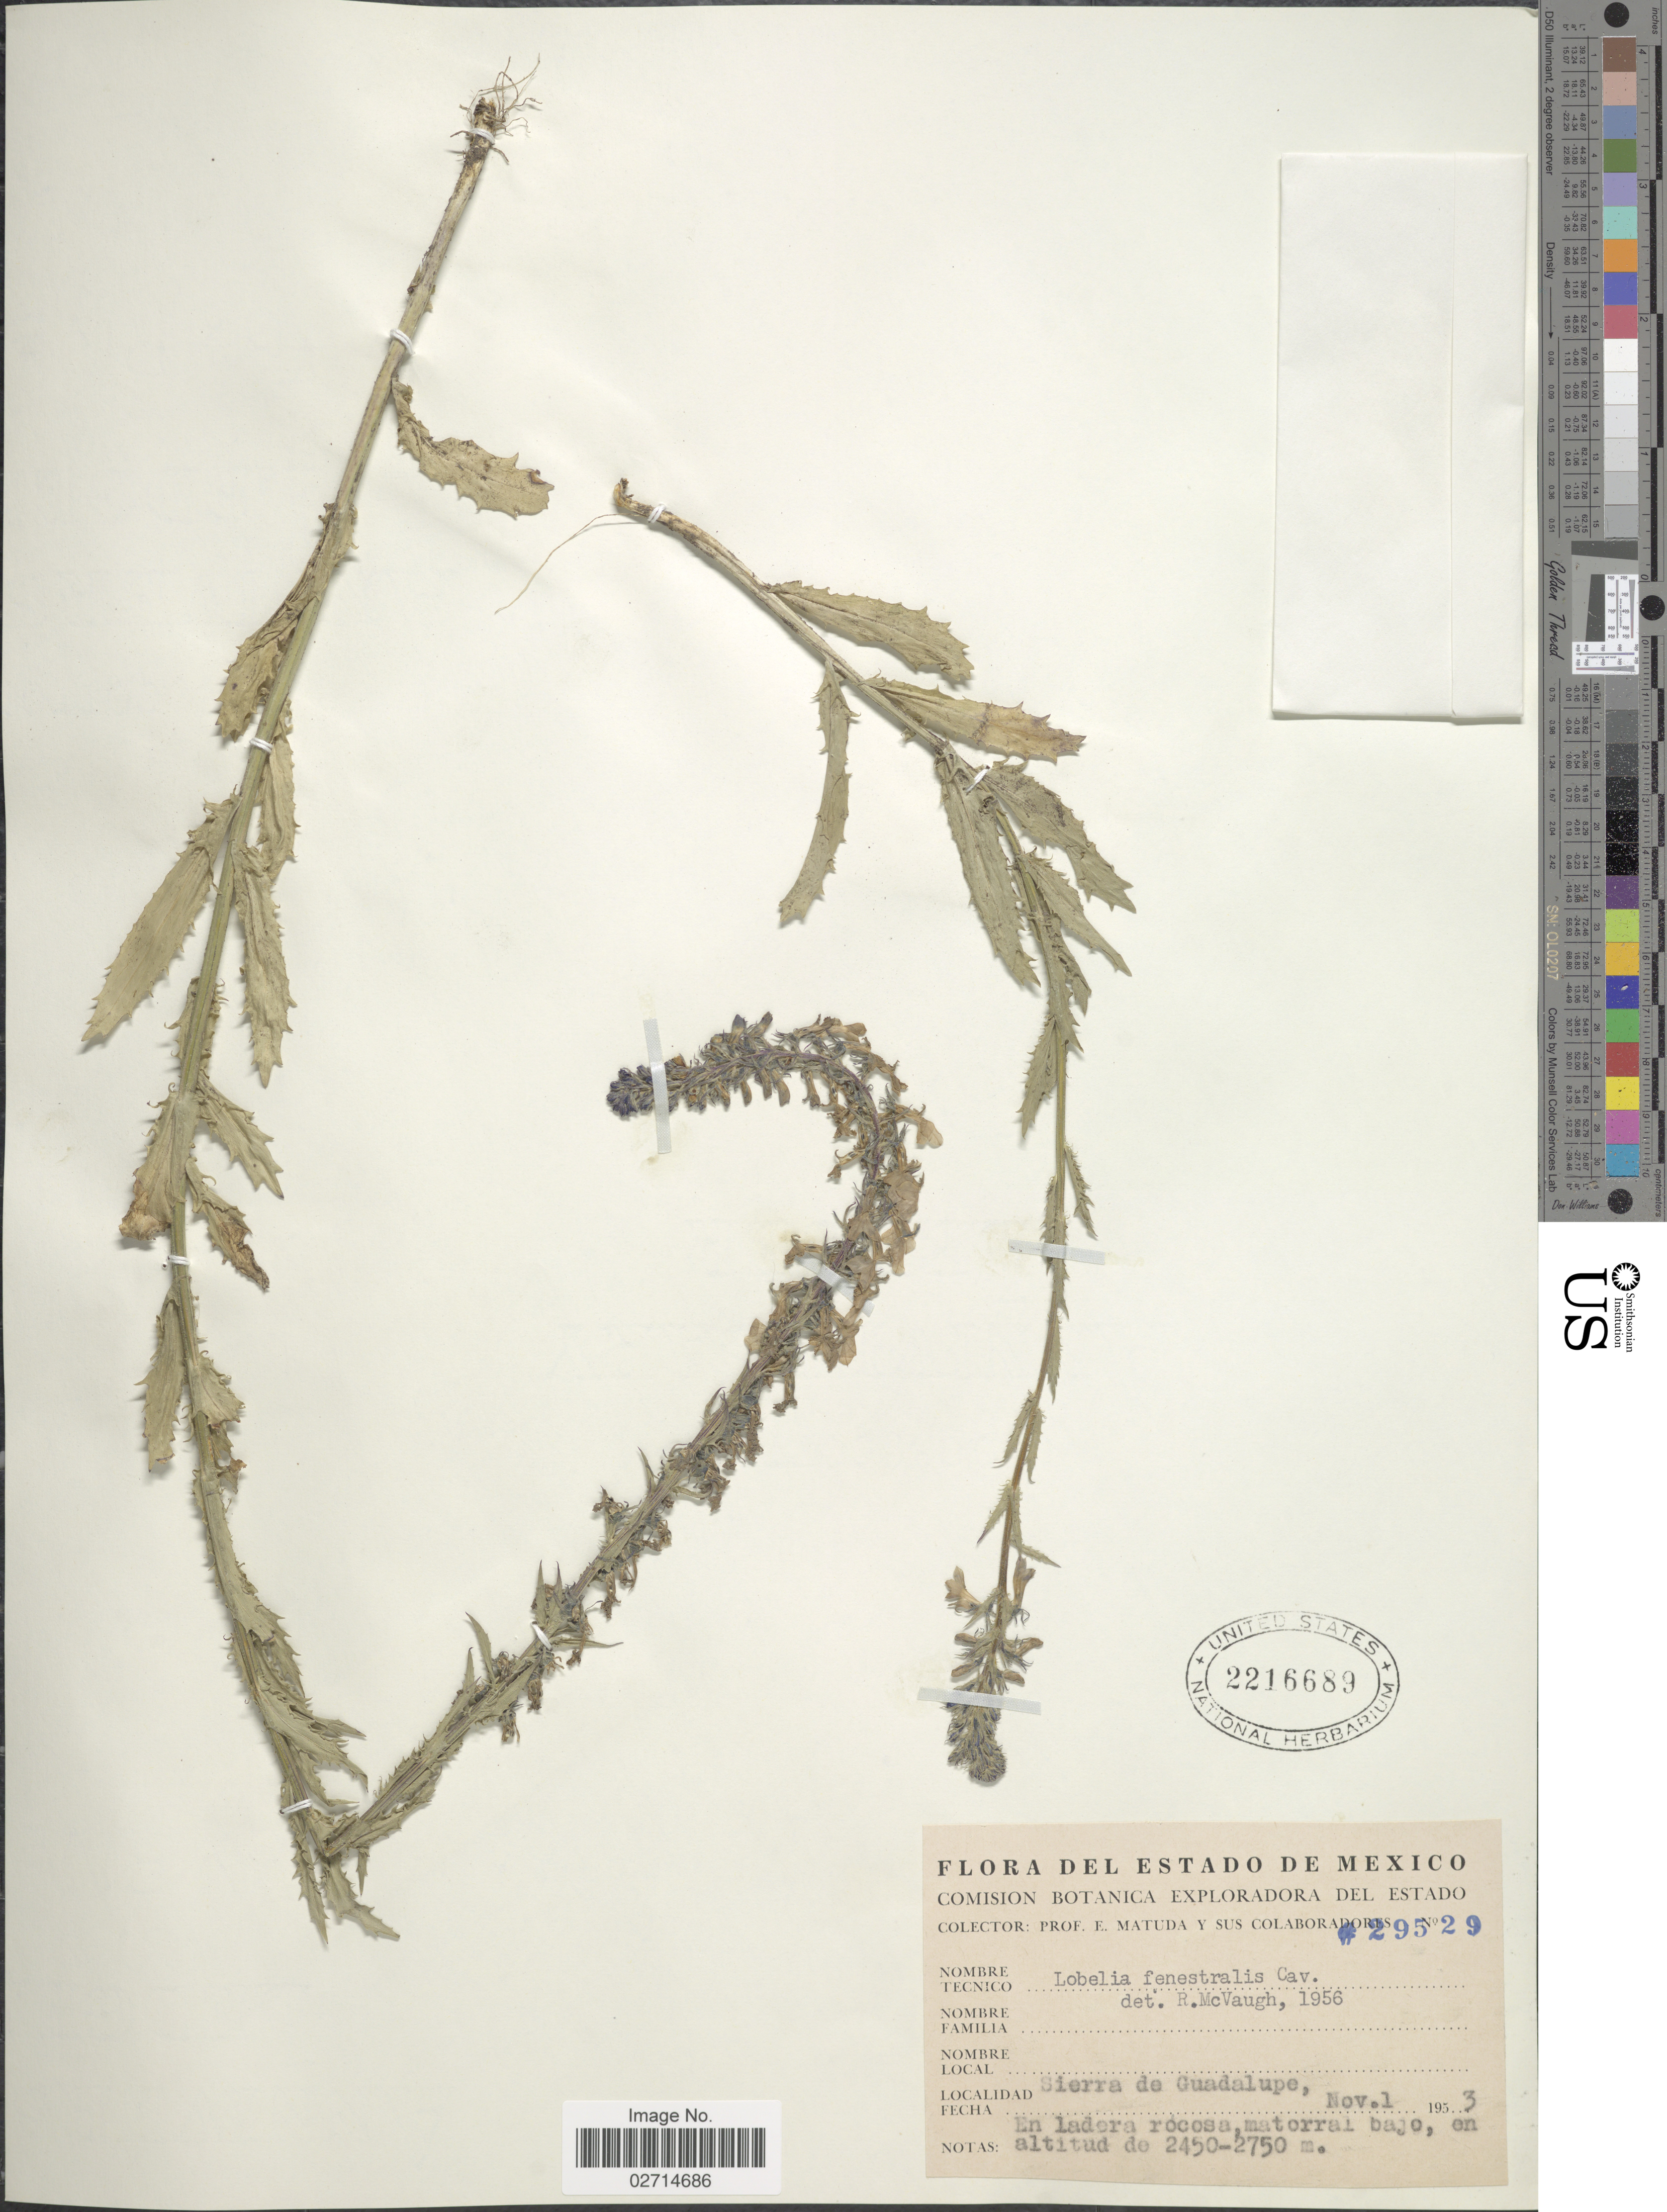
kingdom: Plantae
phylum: Tracheophyta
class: Magnoliopsida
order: Asterales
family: Campanulaceae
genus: Lobelia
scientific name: Lobelia fenestralis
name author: Cav.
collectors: E. Matuda & Sus Colaboradores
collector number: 29529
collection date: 1953-11-01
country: Mexico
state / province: México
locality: Sierra de Guadalupe.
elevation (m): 2450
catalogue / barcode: US 2216689